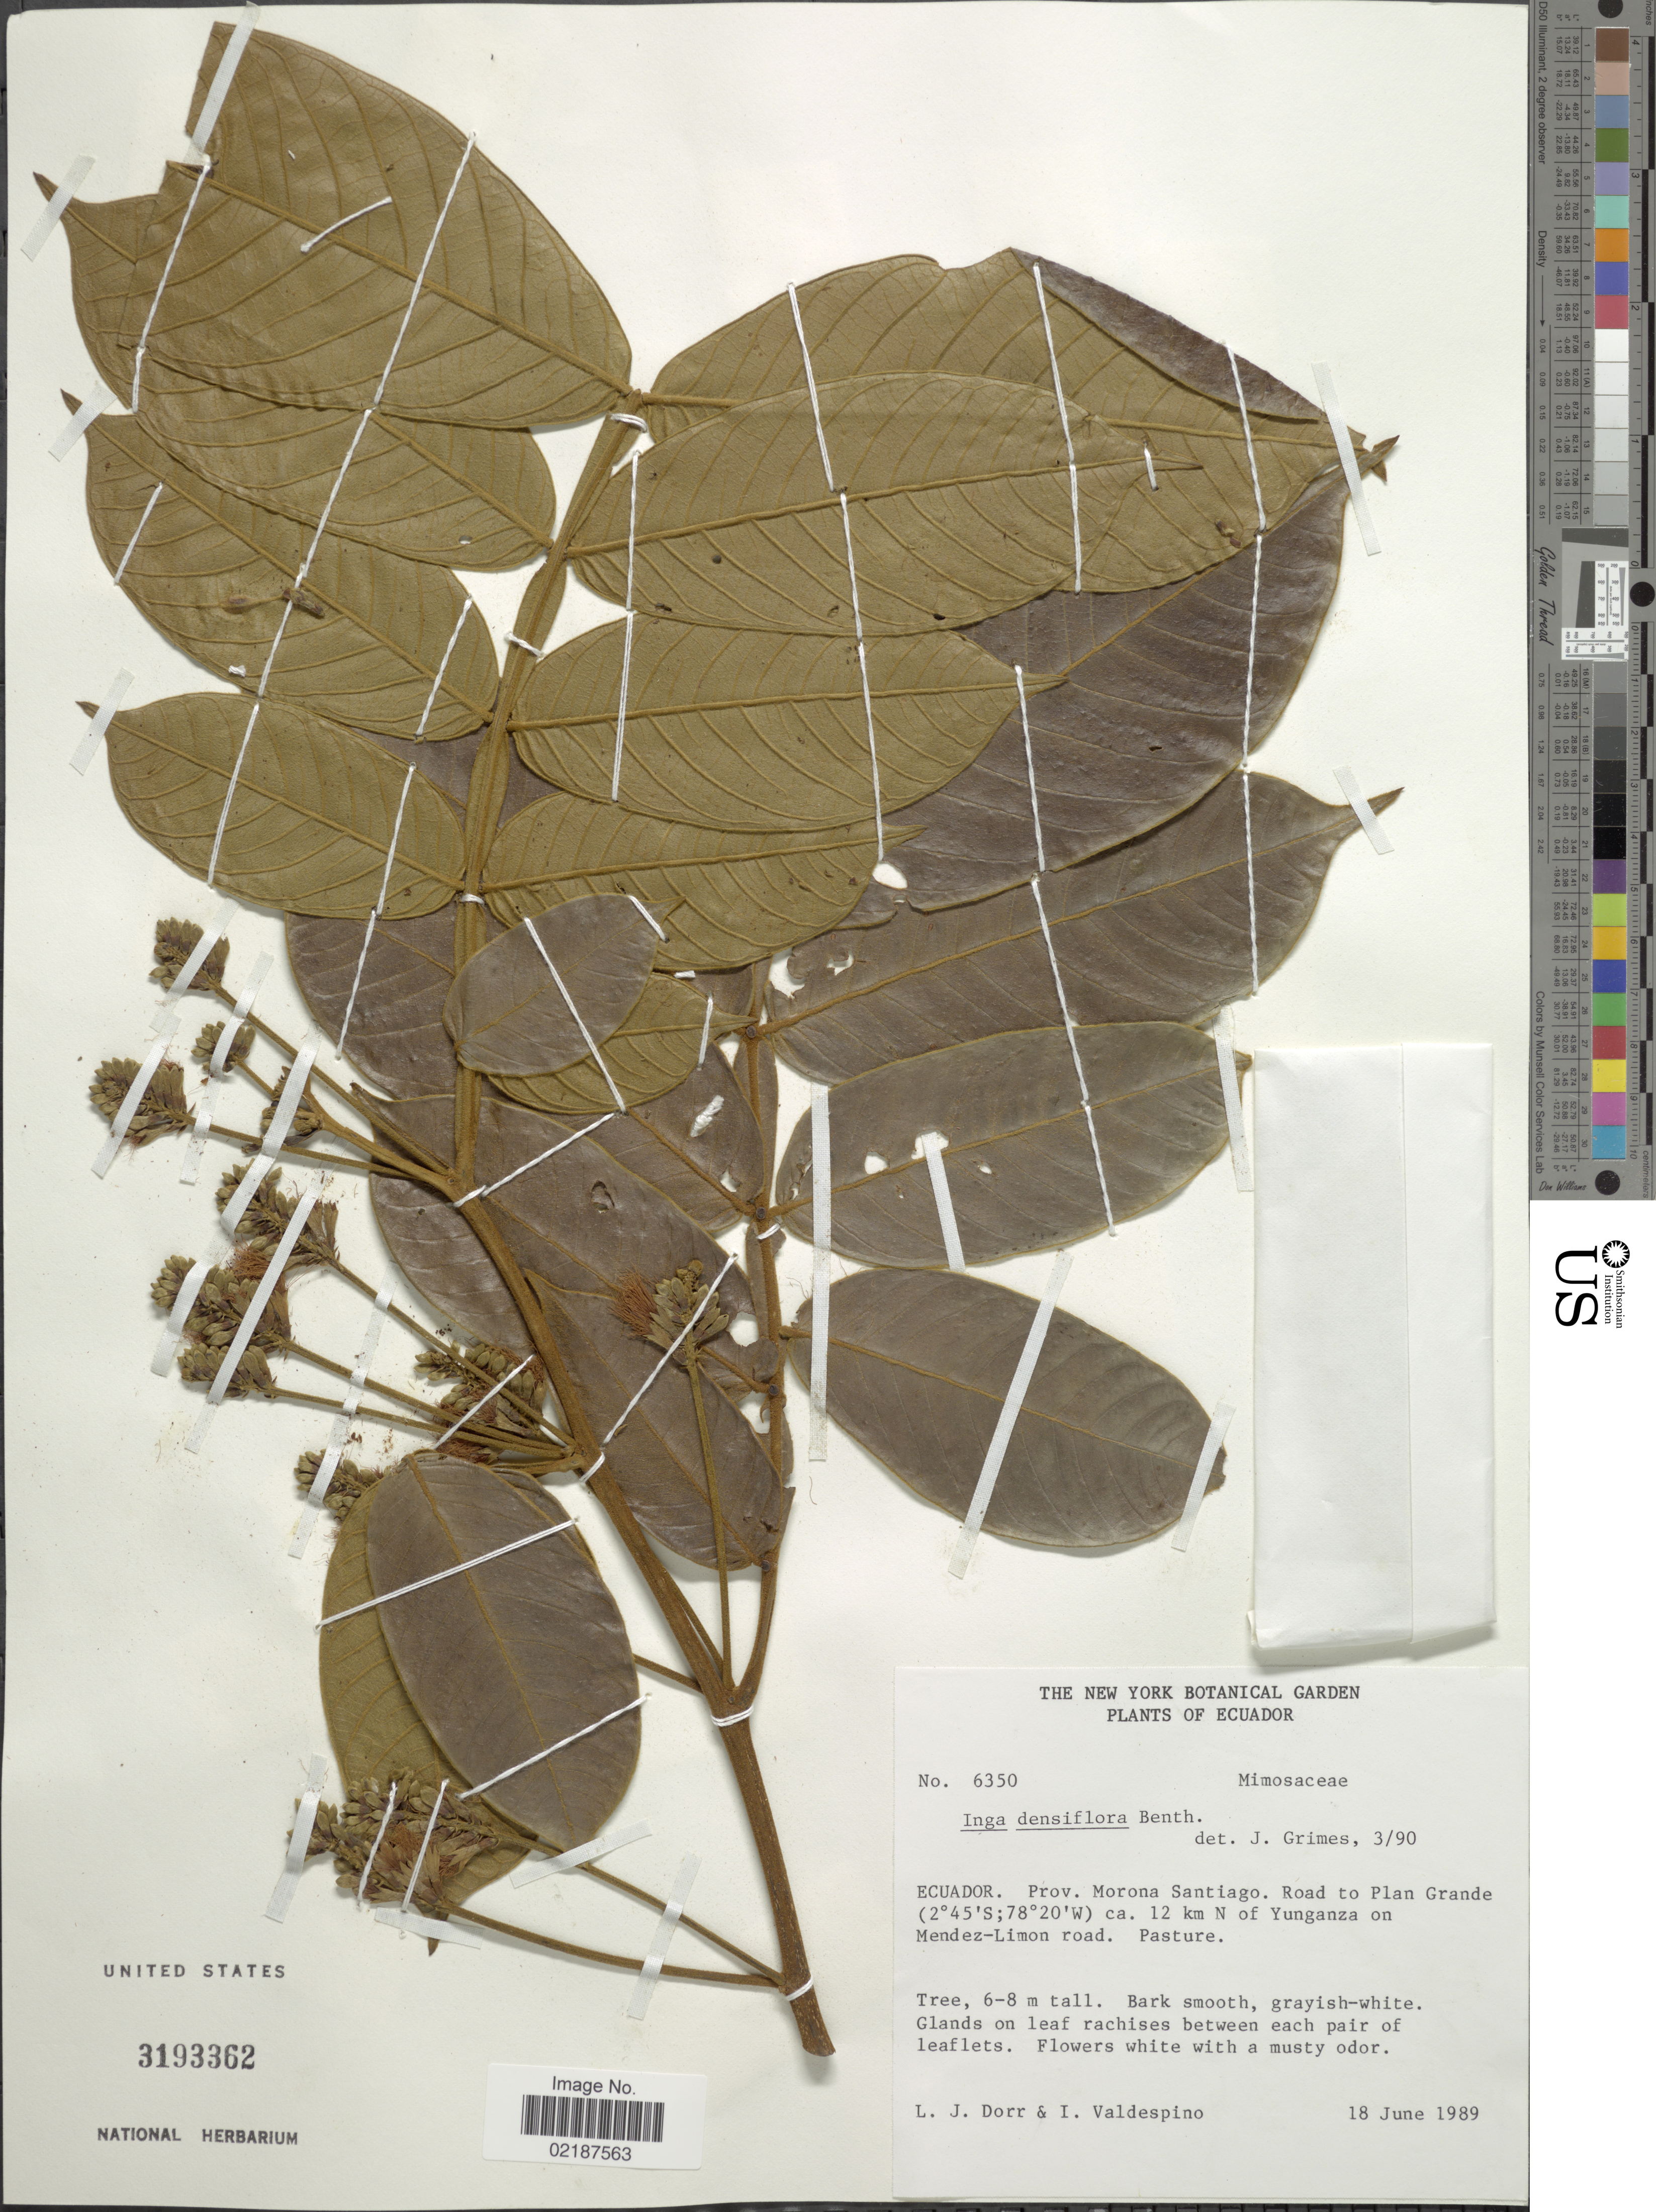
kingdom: Plantae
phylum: Tracheophyta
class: Magnoliopsida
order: Fabales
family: Fabaceae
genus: Inga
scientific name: Inga densiflora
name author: Benth.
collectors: L. J. Dorr & I. A. Valdespino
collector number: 6350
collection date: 1989-06-18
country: Ecuador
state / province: Morona-Santiago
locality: Prov. Morona Santiago. Road to Plan Grande. 12 km N of Yunganza on Mendez - Limon road. Pasture.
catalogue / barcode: US 3193362